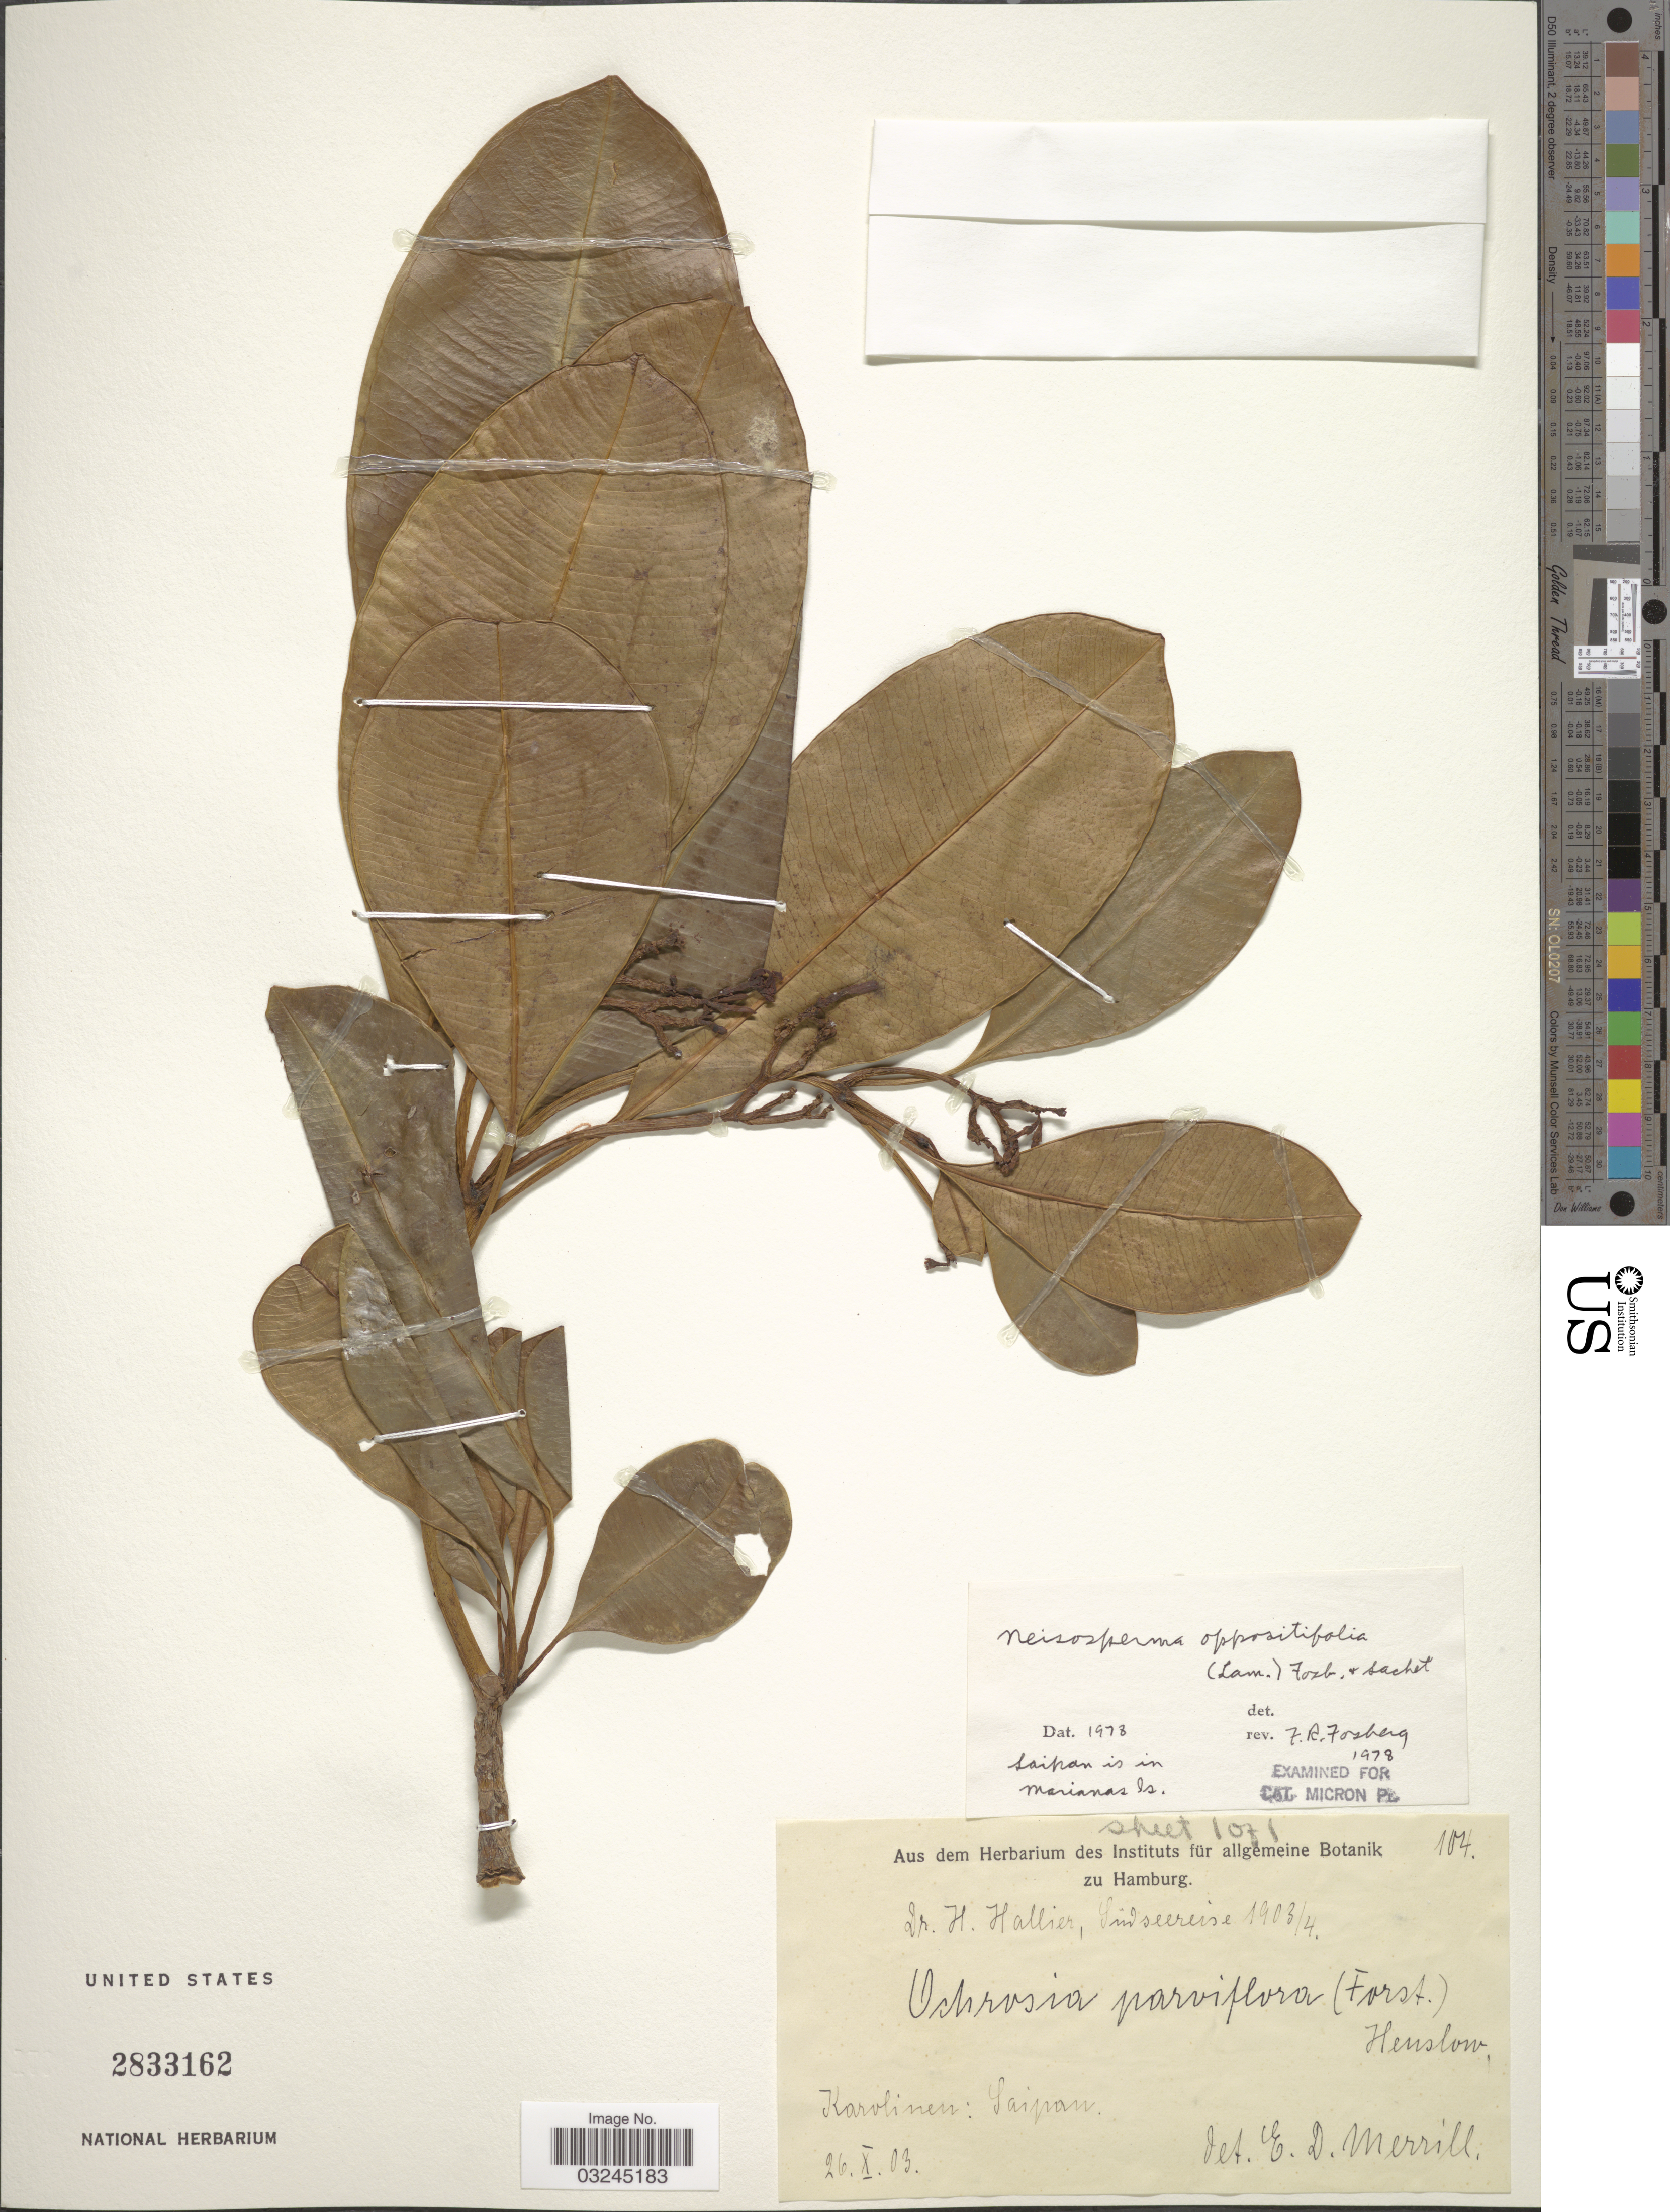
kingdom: Plantae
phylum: Tracheophyta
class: Magnoliopsida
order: Gentianales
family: Apocynaceae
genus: Ochrosia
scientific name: Ochrosia oppositifolia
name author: (Lam.) K. Schum.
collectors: H. G. Hallier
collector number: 104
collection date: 1903-10-26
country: Northern Mariana Islands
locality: Karolinen: Saipan.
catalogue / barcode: US 2833162